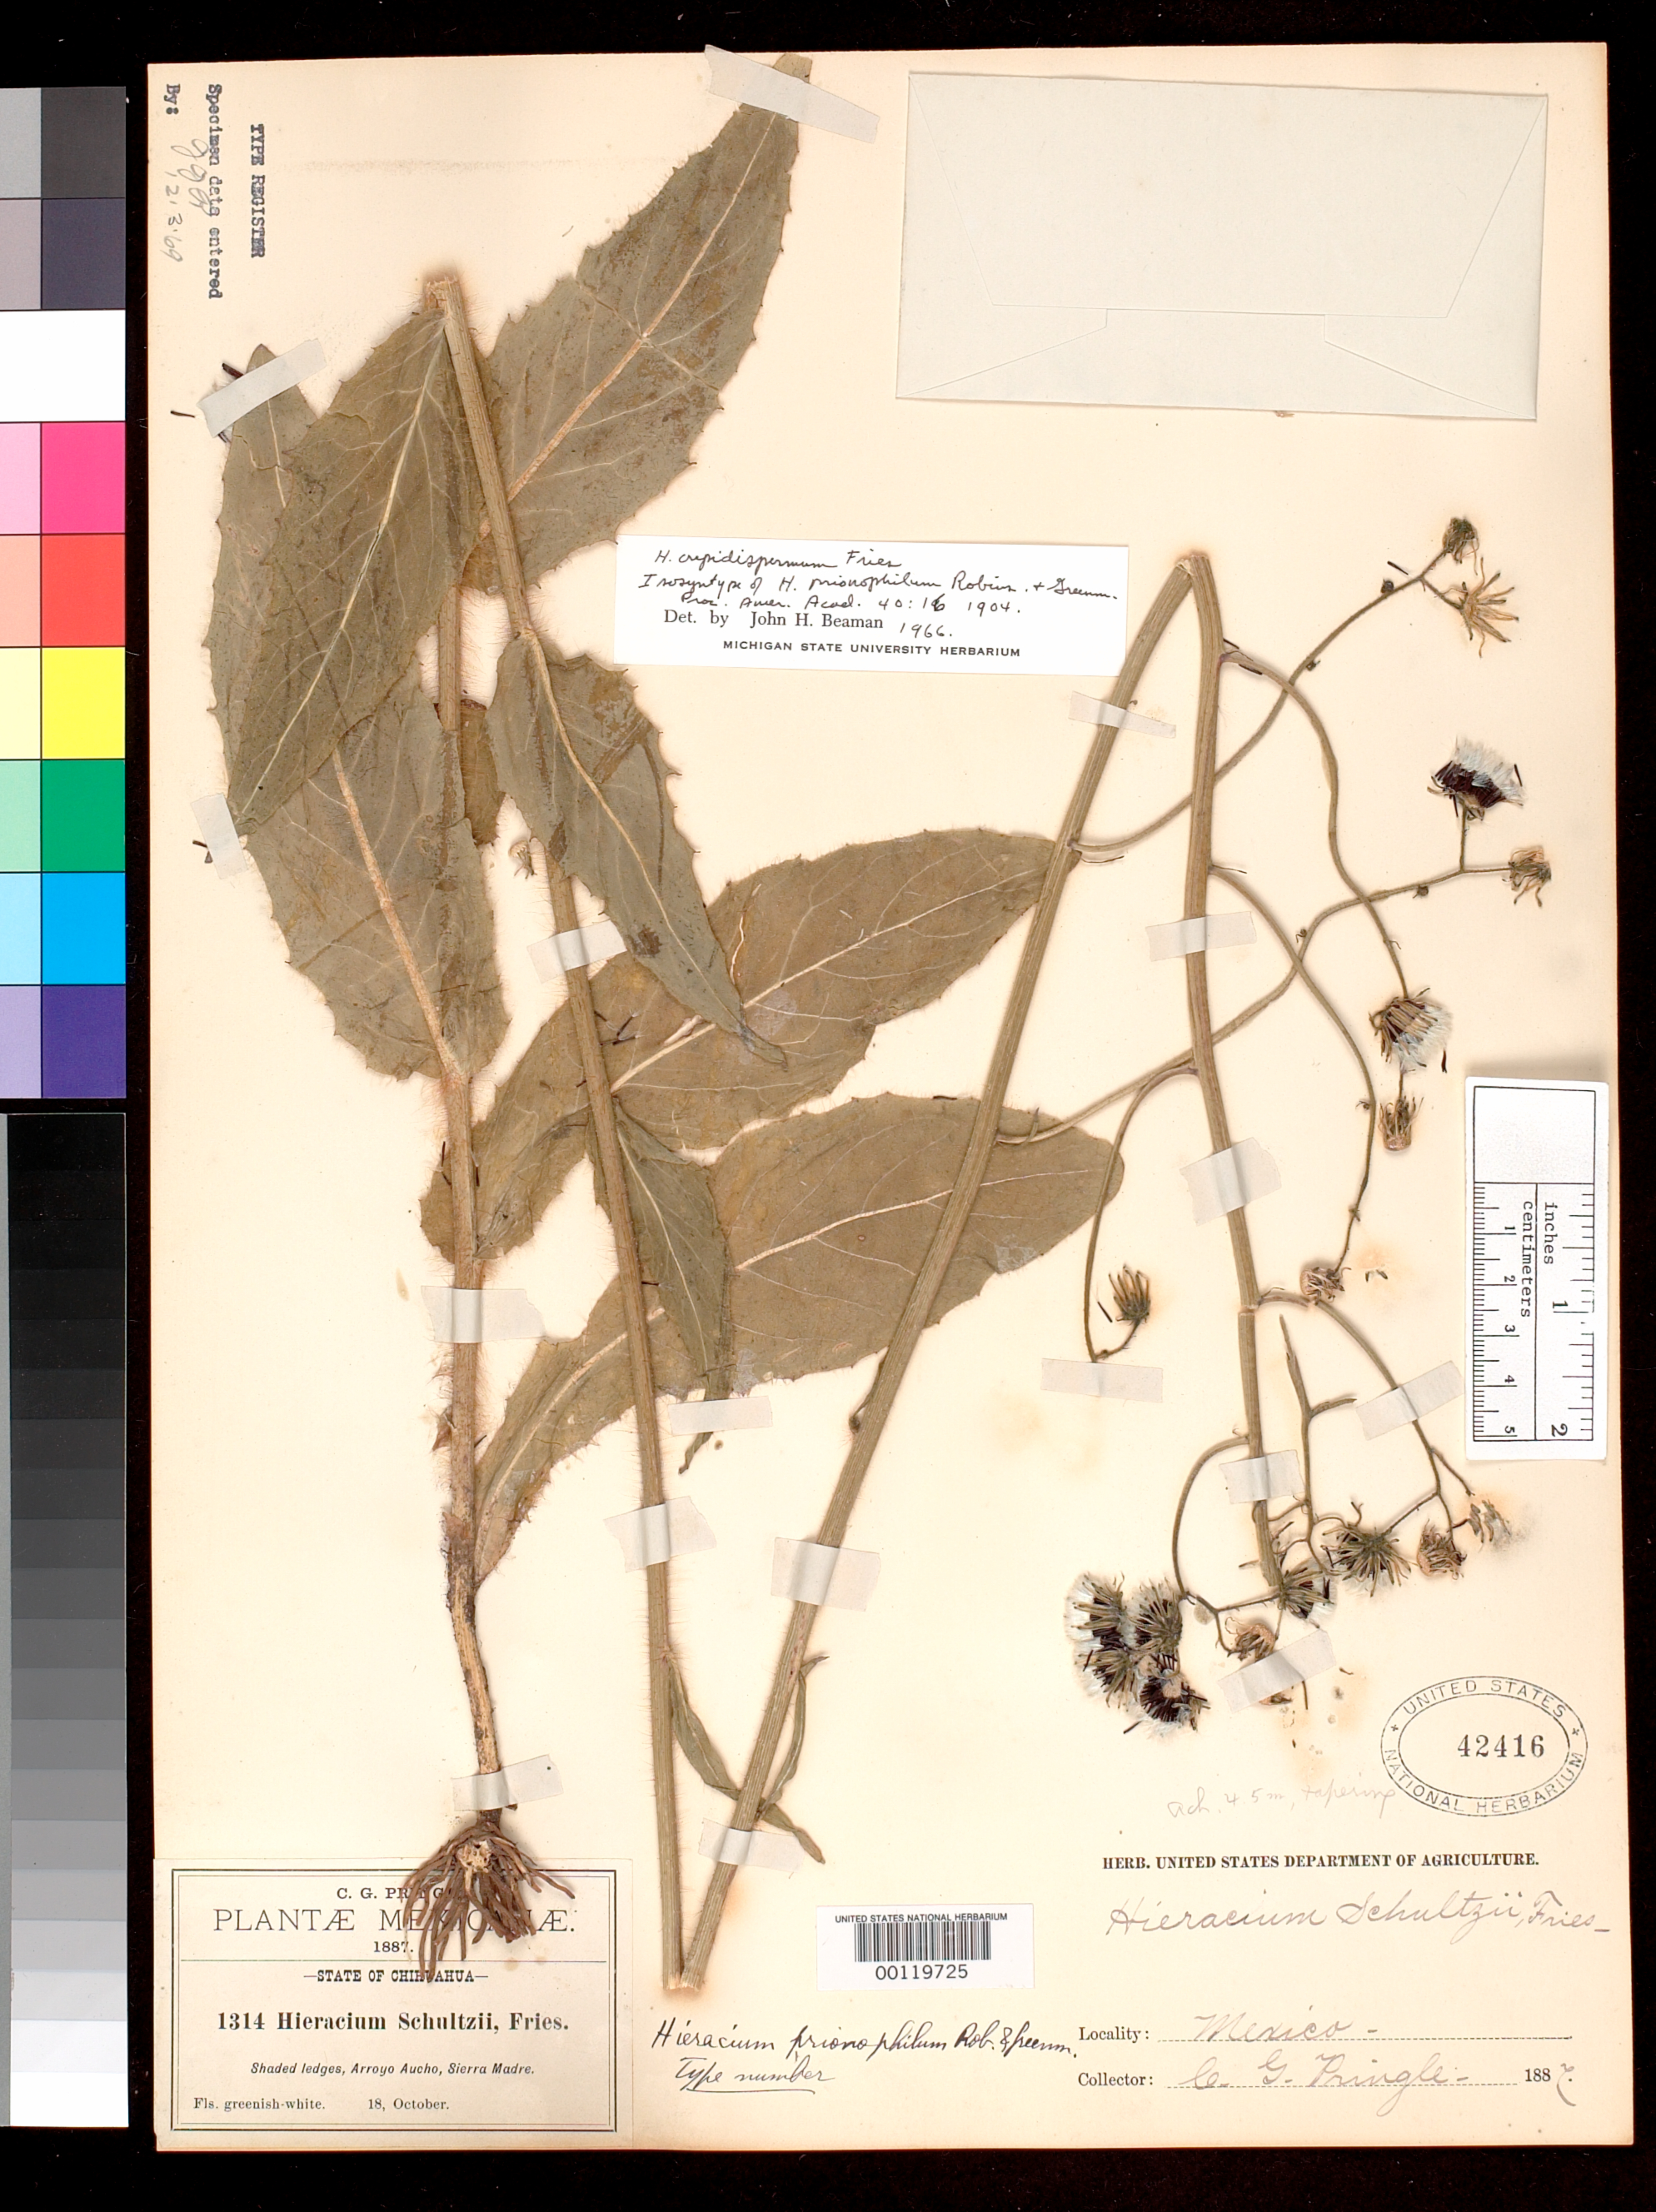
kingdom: Plantae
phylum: Tracheophyta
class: Magnoliopsida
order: Asterales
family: Asteraceae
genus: Hieracium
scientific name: Hieracium prionophilum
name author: B.L. Rob. & Greenm.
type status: Isosyntype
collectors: C. G. Pringle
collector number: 1314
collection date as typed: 18 Oct 1887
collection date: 1887-10-18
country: Mexico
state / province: Chihuahua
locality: Aucho Arroyo, Sierra Madre.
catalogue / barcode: US 42416